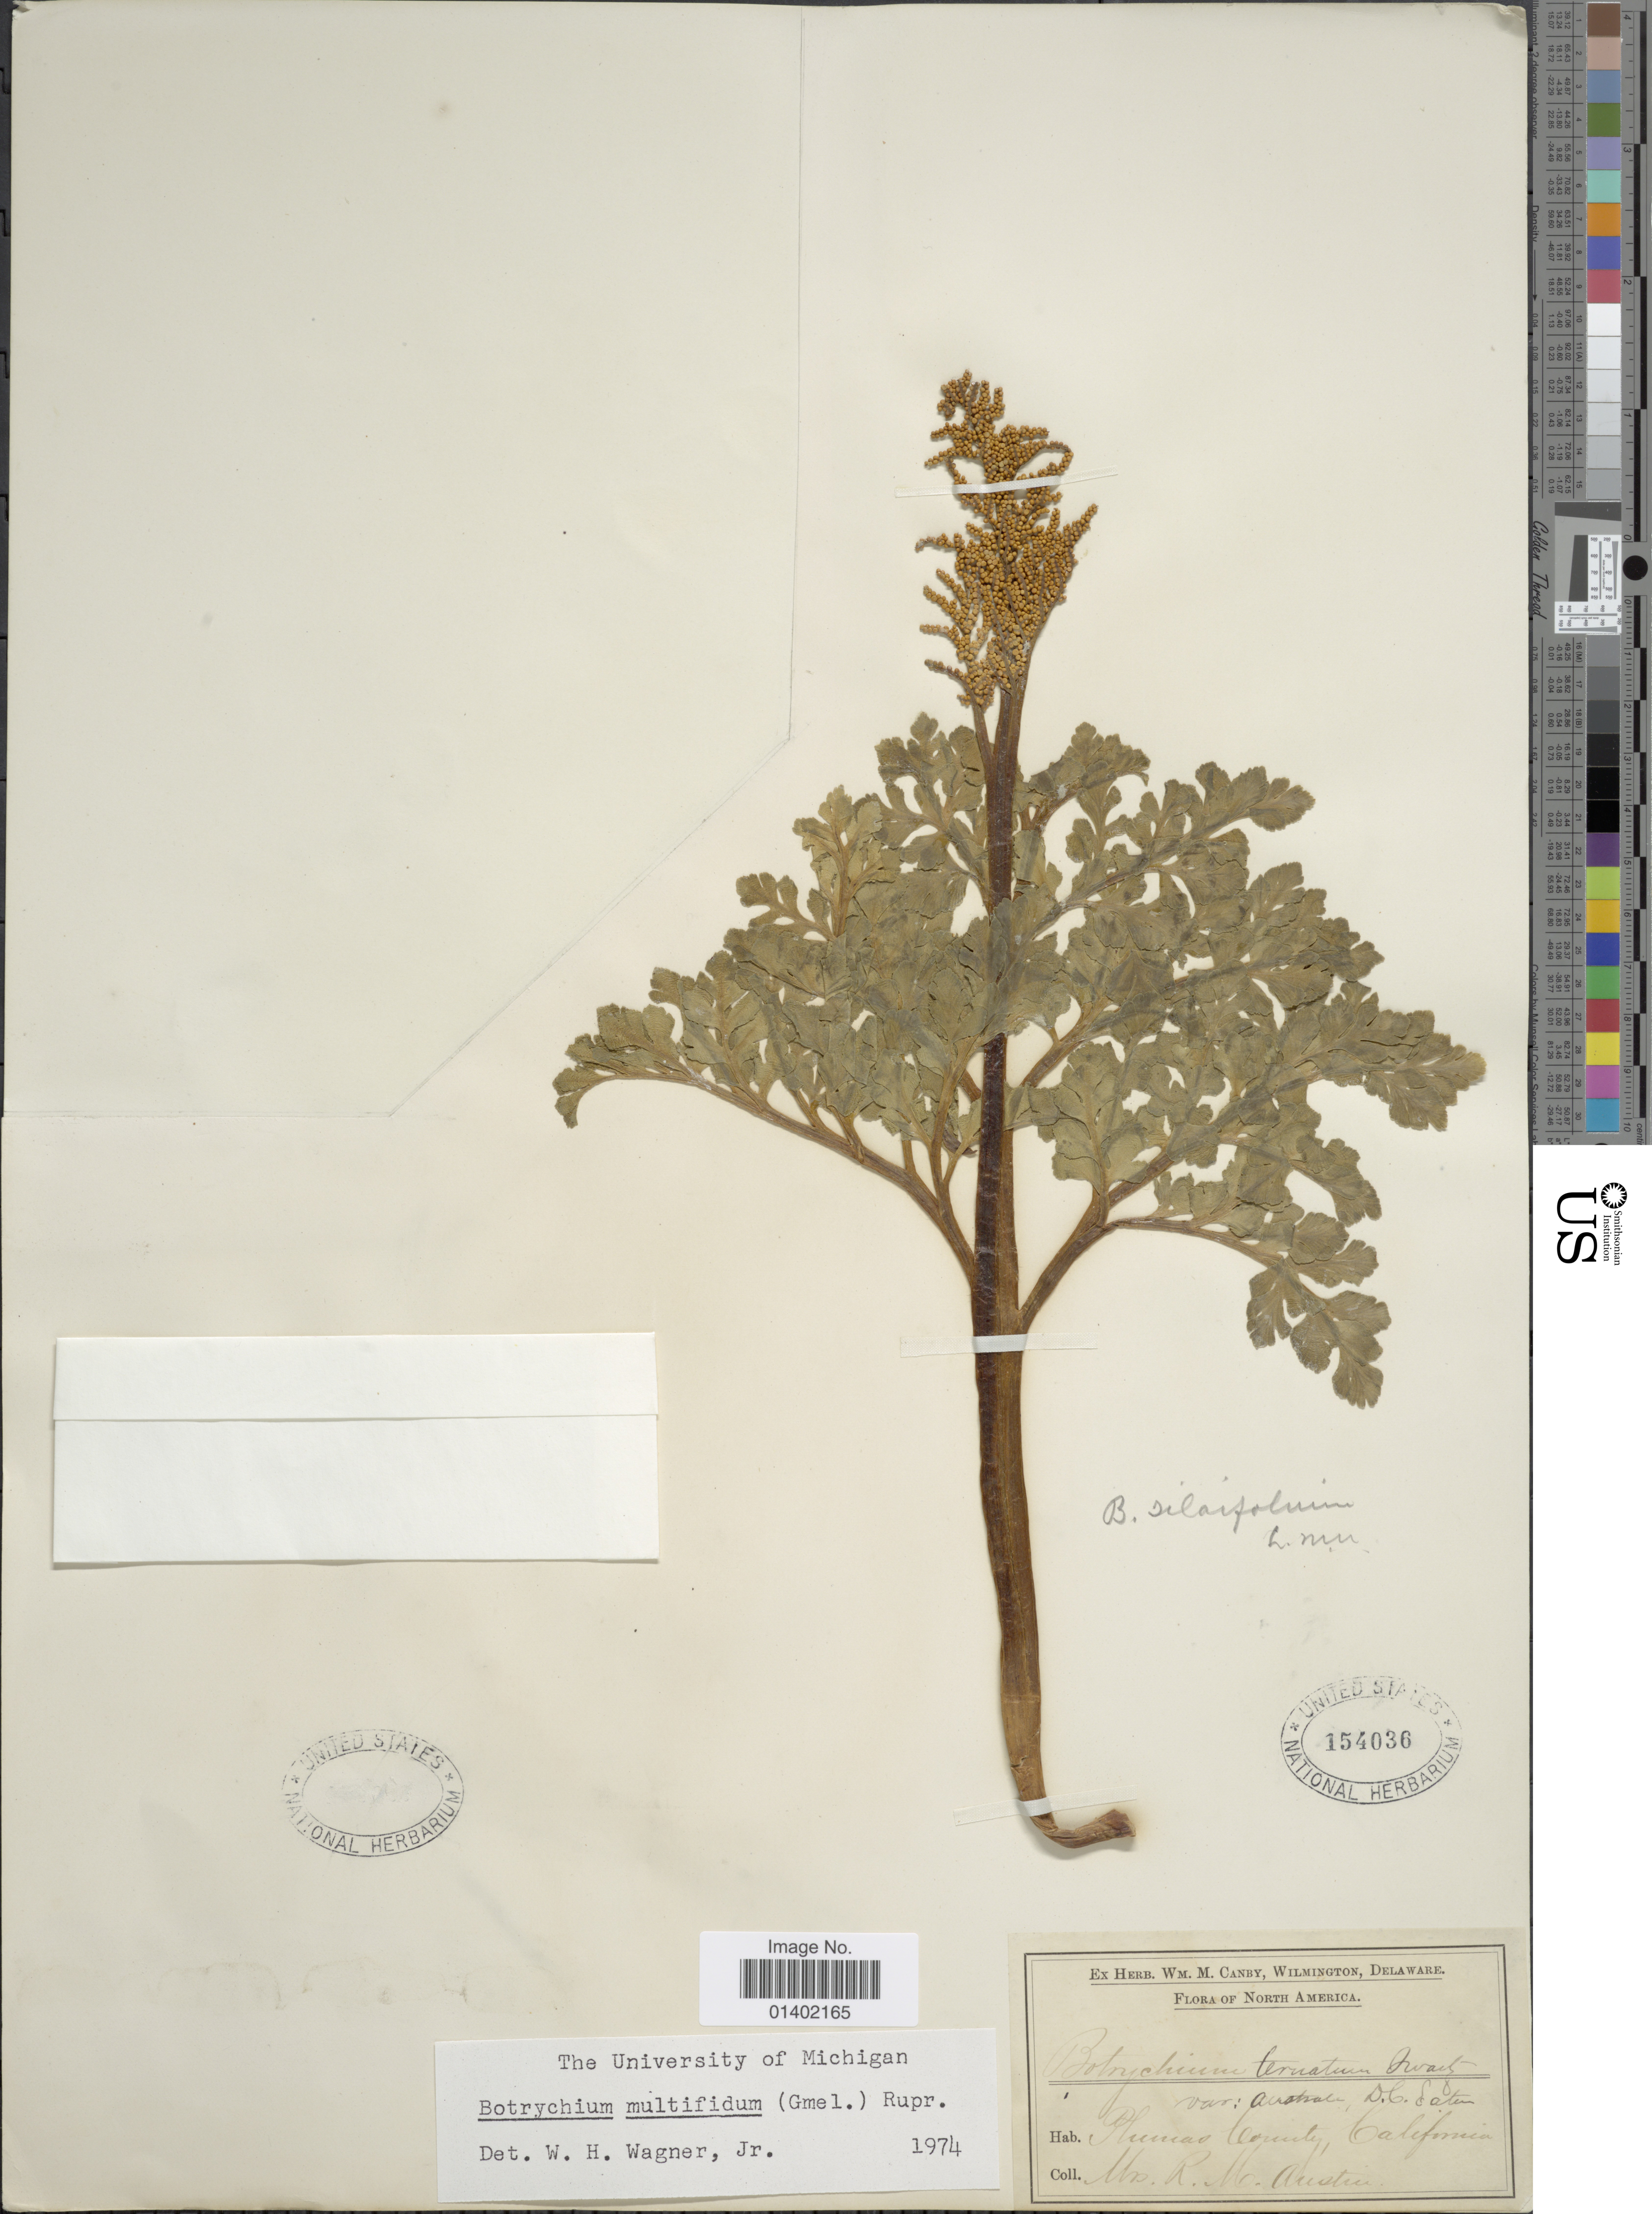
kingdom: Plantae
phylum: Tracheophyta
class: Polypodiopsida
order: Ophioglossales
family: Ophioglossaceae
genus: Botrychium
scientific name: Botrychium multifidum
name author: (J.F. Gmel.) Rupr.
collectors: R. Austin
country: United States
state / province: California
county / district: Plumas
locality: Flora of North America, Plumas County, California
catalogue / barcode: US 154036